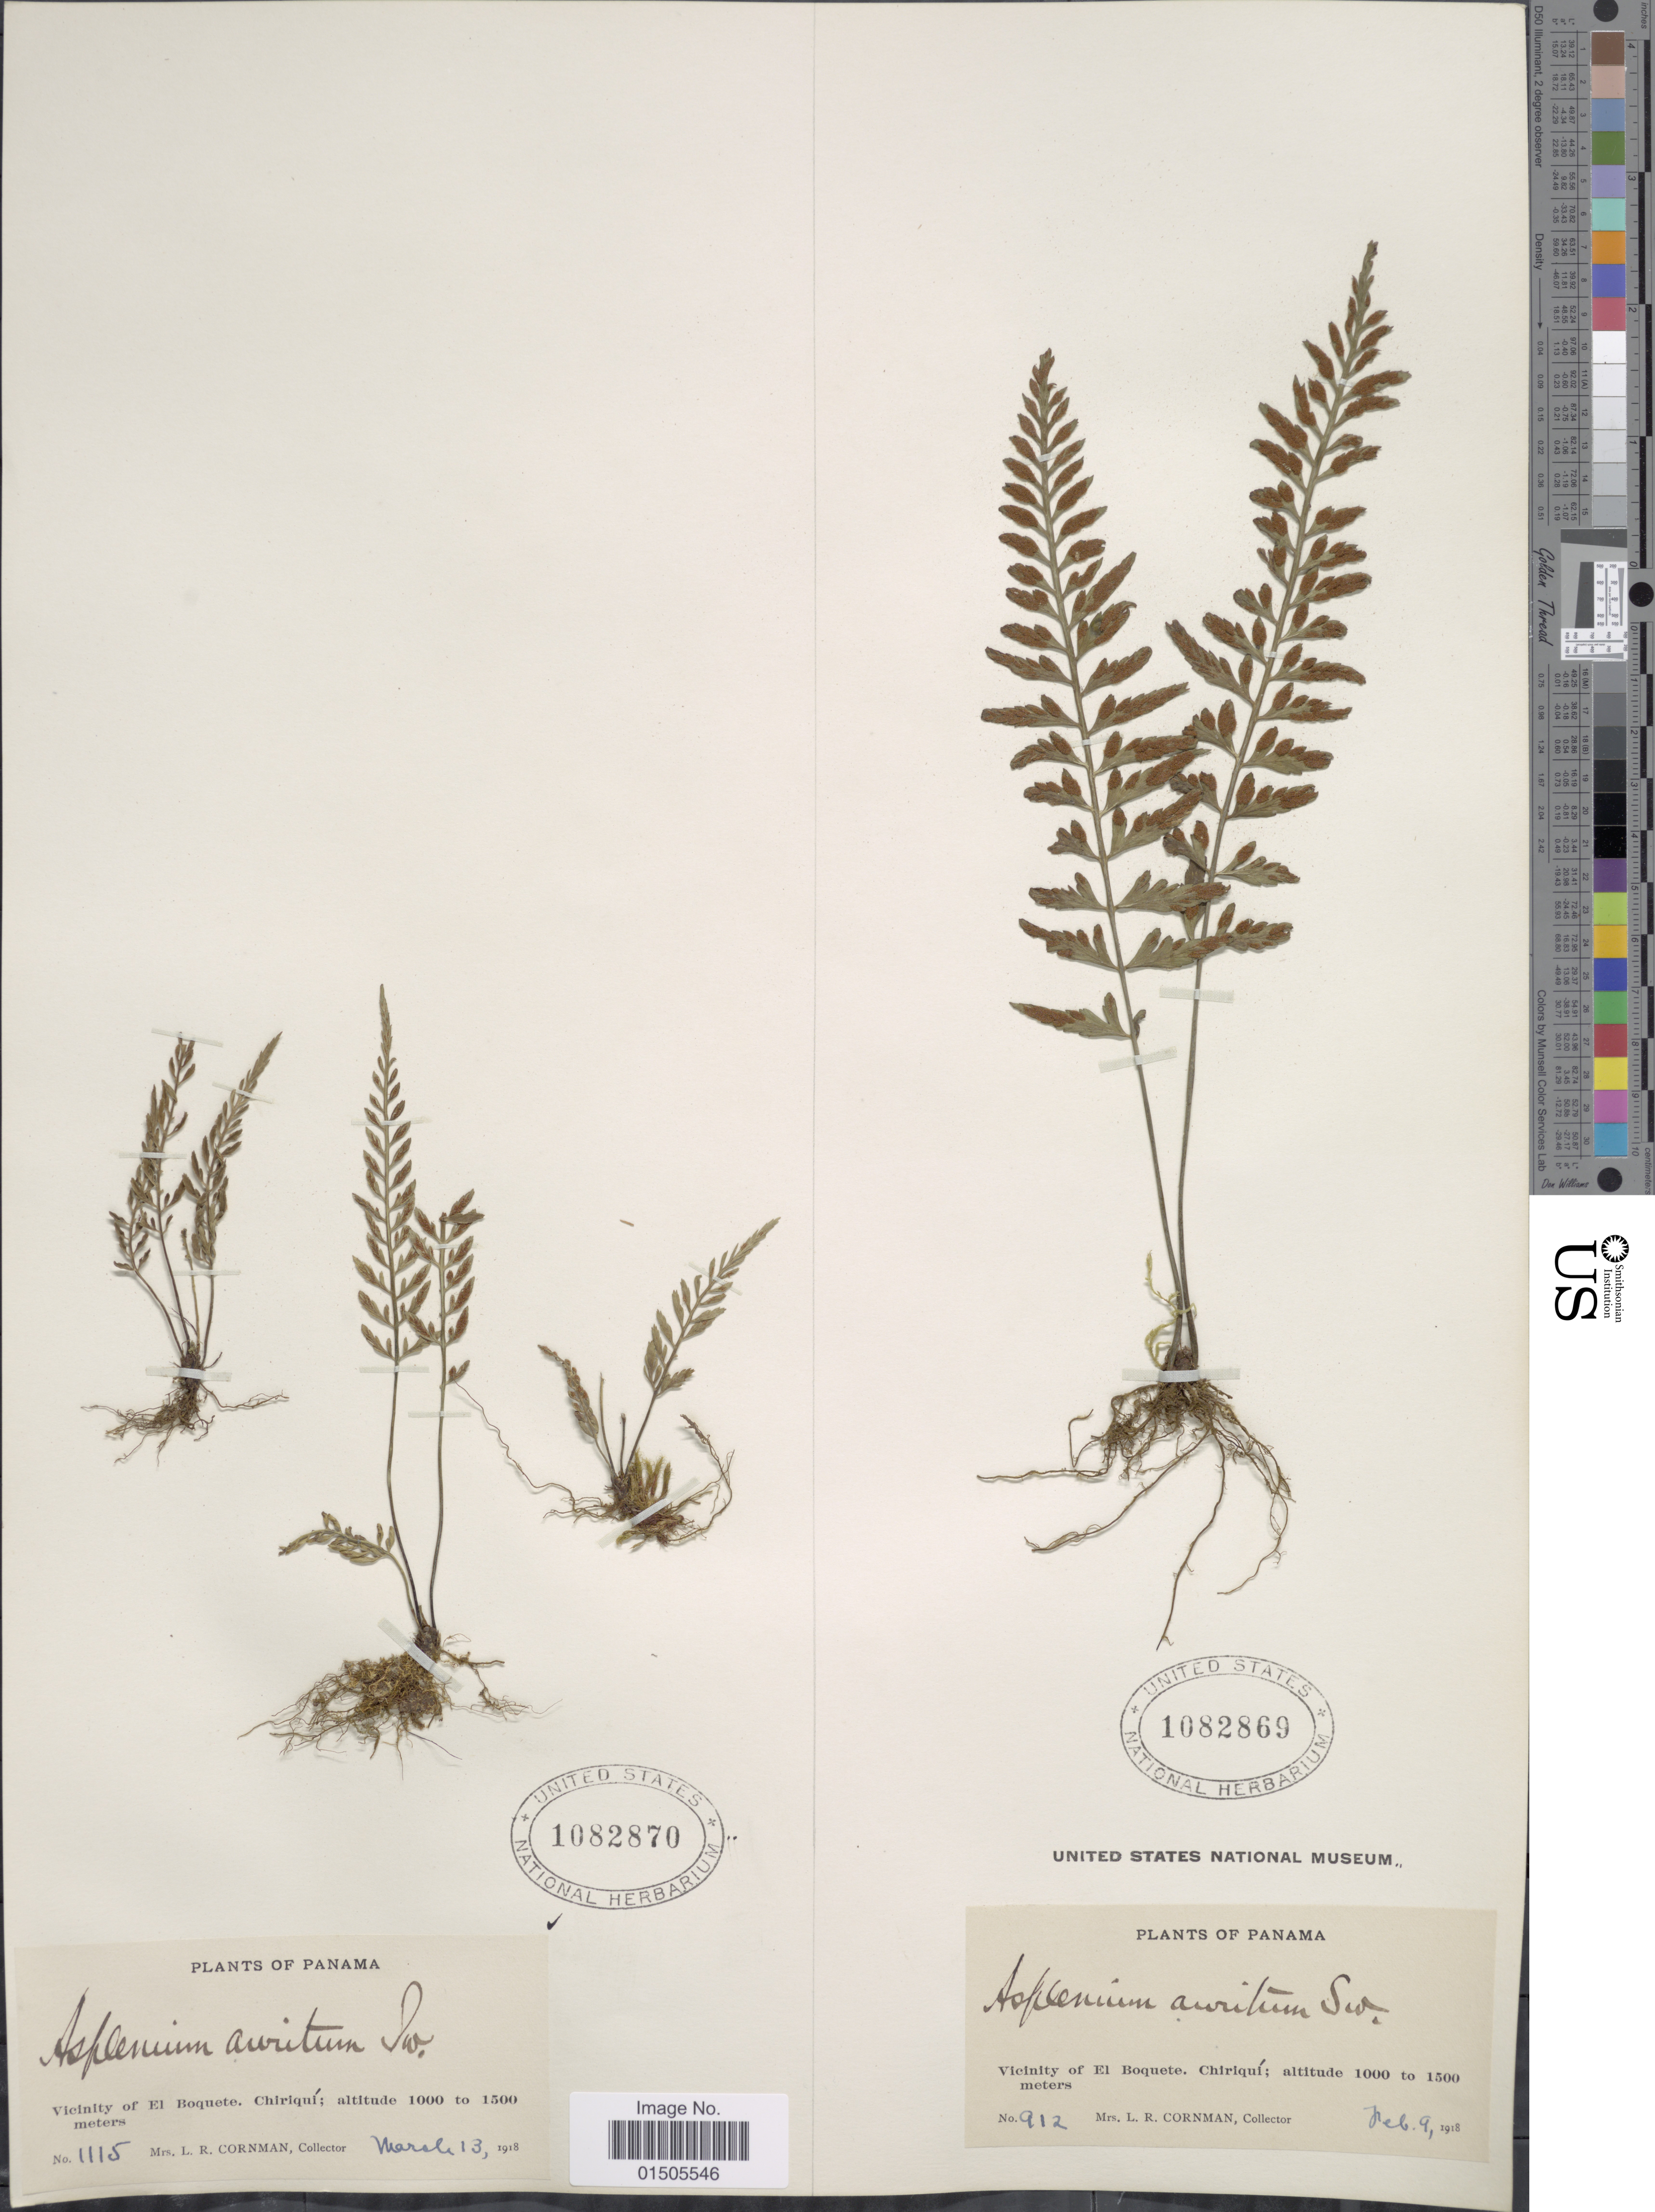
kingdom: Plantae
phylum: Tracheophyta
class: Polypodiopsida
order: Polypodiales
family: Aspleniaceae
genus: Asplenium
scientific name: Asplenium auritum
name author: Sw.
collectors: L. Cornman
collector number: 912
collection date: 1918-02-09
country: Panama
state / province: Chiriqui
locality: Vicinity of El Boquete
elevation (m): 1000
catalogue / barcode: US 1082869-2